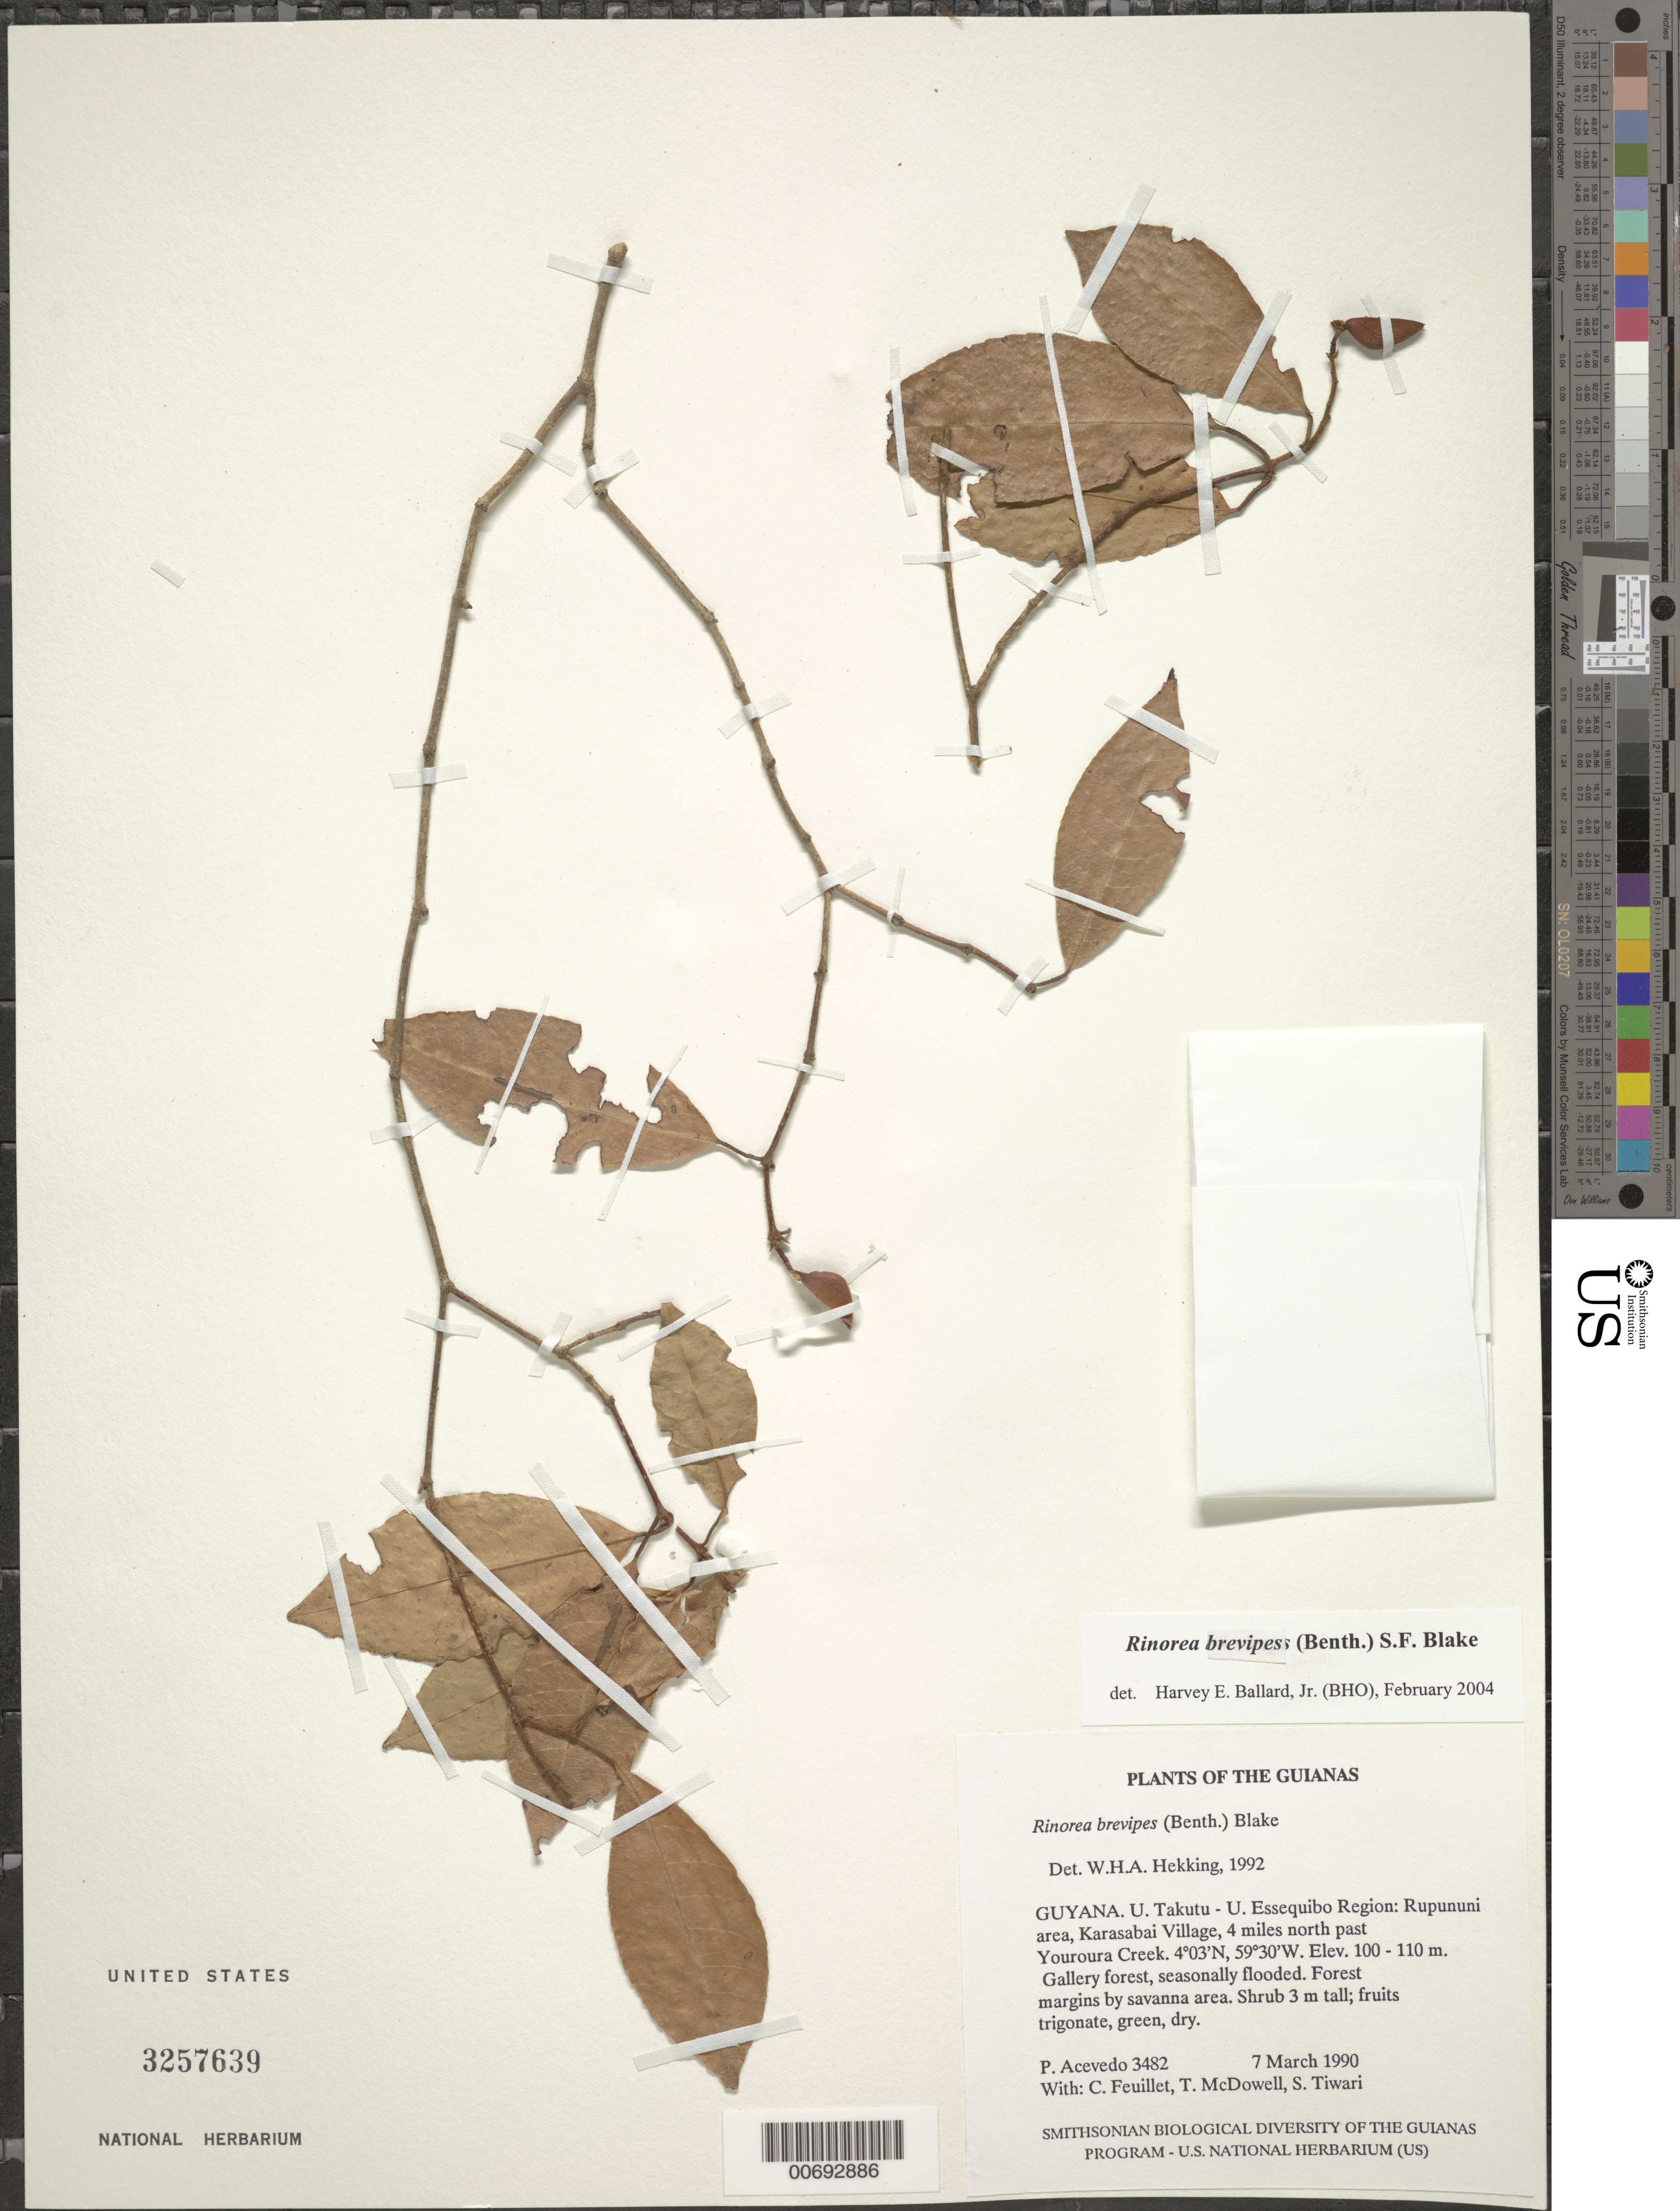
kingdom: Plantae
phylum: Tracheophyta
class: Magnoliopsida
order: Malpighiales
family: Violaceae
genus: Rinorea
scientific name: Rinorea brevipes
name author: (Benth.) S.F. Blake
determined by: Hekking, W. H. A.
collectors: P. Acevedo-Rodr., C. Feuillet, T. McDowell & S. Tiwari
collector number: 3482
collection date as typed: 07 Mar 1990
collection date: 1990-03-07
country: Guyana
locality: U. Takutu - U. Essequibo. Rupununi area, Karasabai Village, 4 miles north past Youroura Creek.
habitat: Gallery forest, seasonally flooded. Forest margins by savanna area.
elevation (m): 100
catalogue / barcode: US 3257639